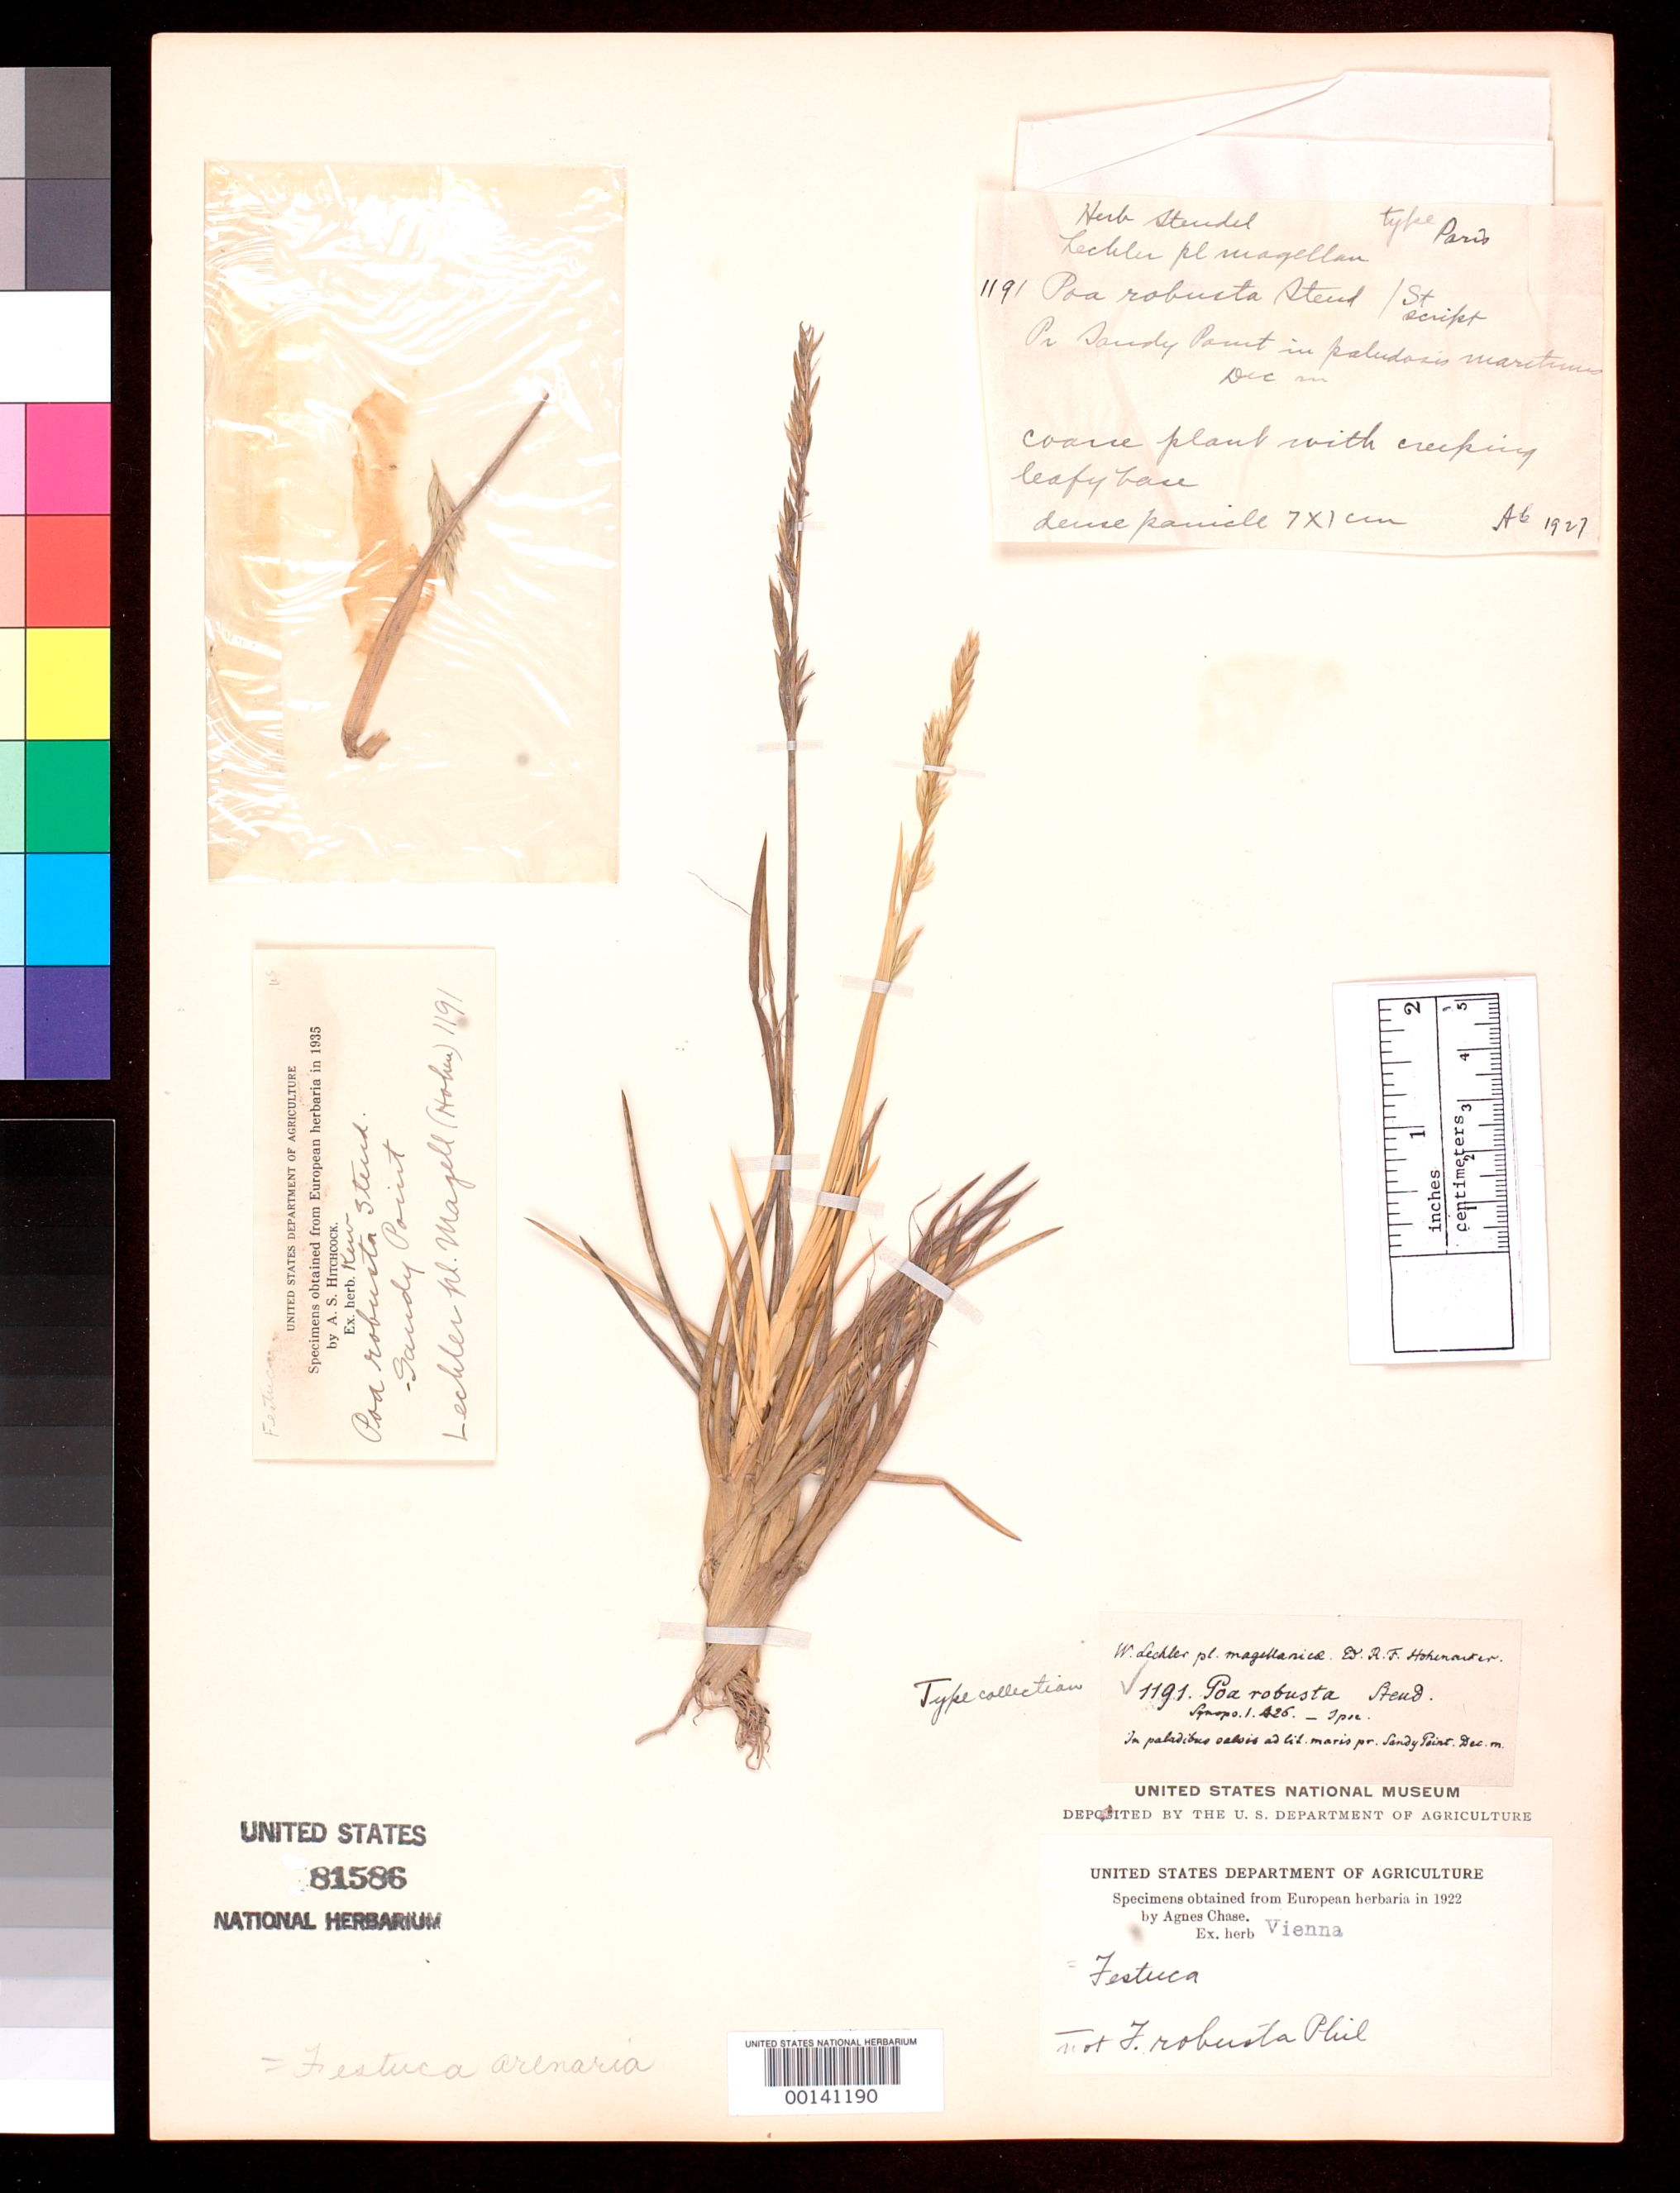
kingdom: Plantae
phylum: Tracheophyta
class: Liliopsida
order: Poales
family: Poaceae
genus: Poa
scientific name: Poa robusta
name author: Steud.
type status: Type Collection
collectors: W. Lechler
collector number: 1191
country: Chile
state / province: Magallanes y de la Antártica Chilena (XII)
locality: Sandy Point.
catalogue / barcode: US 81586